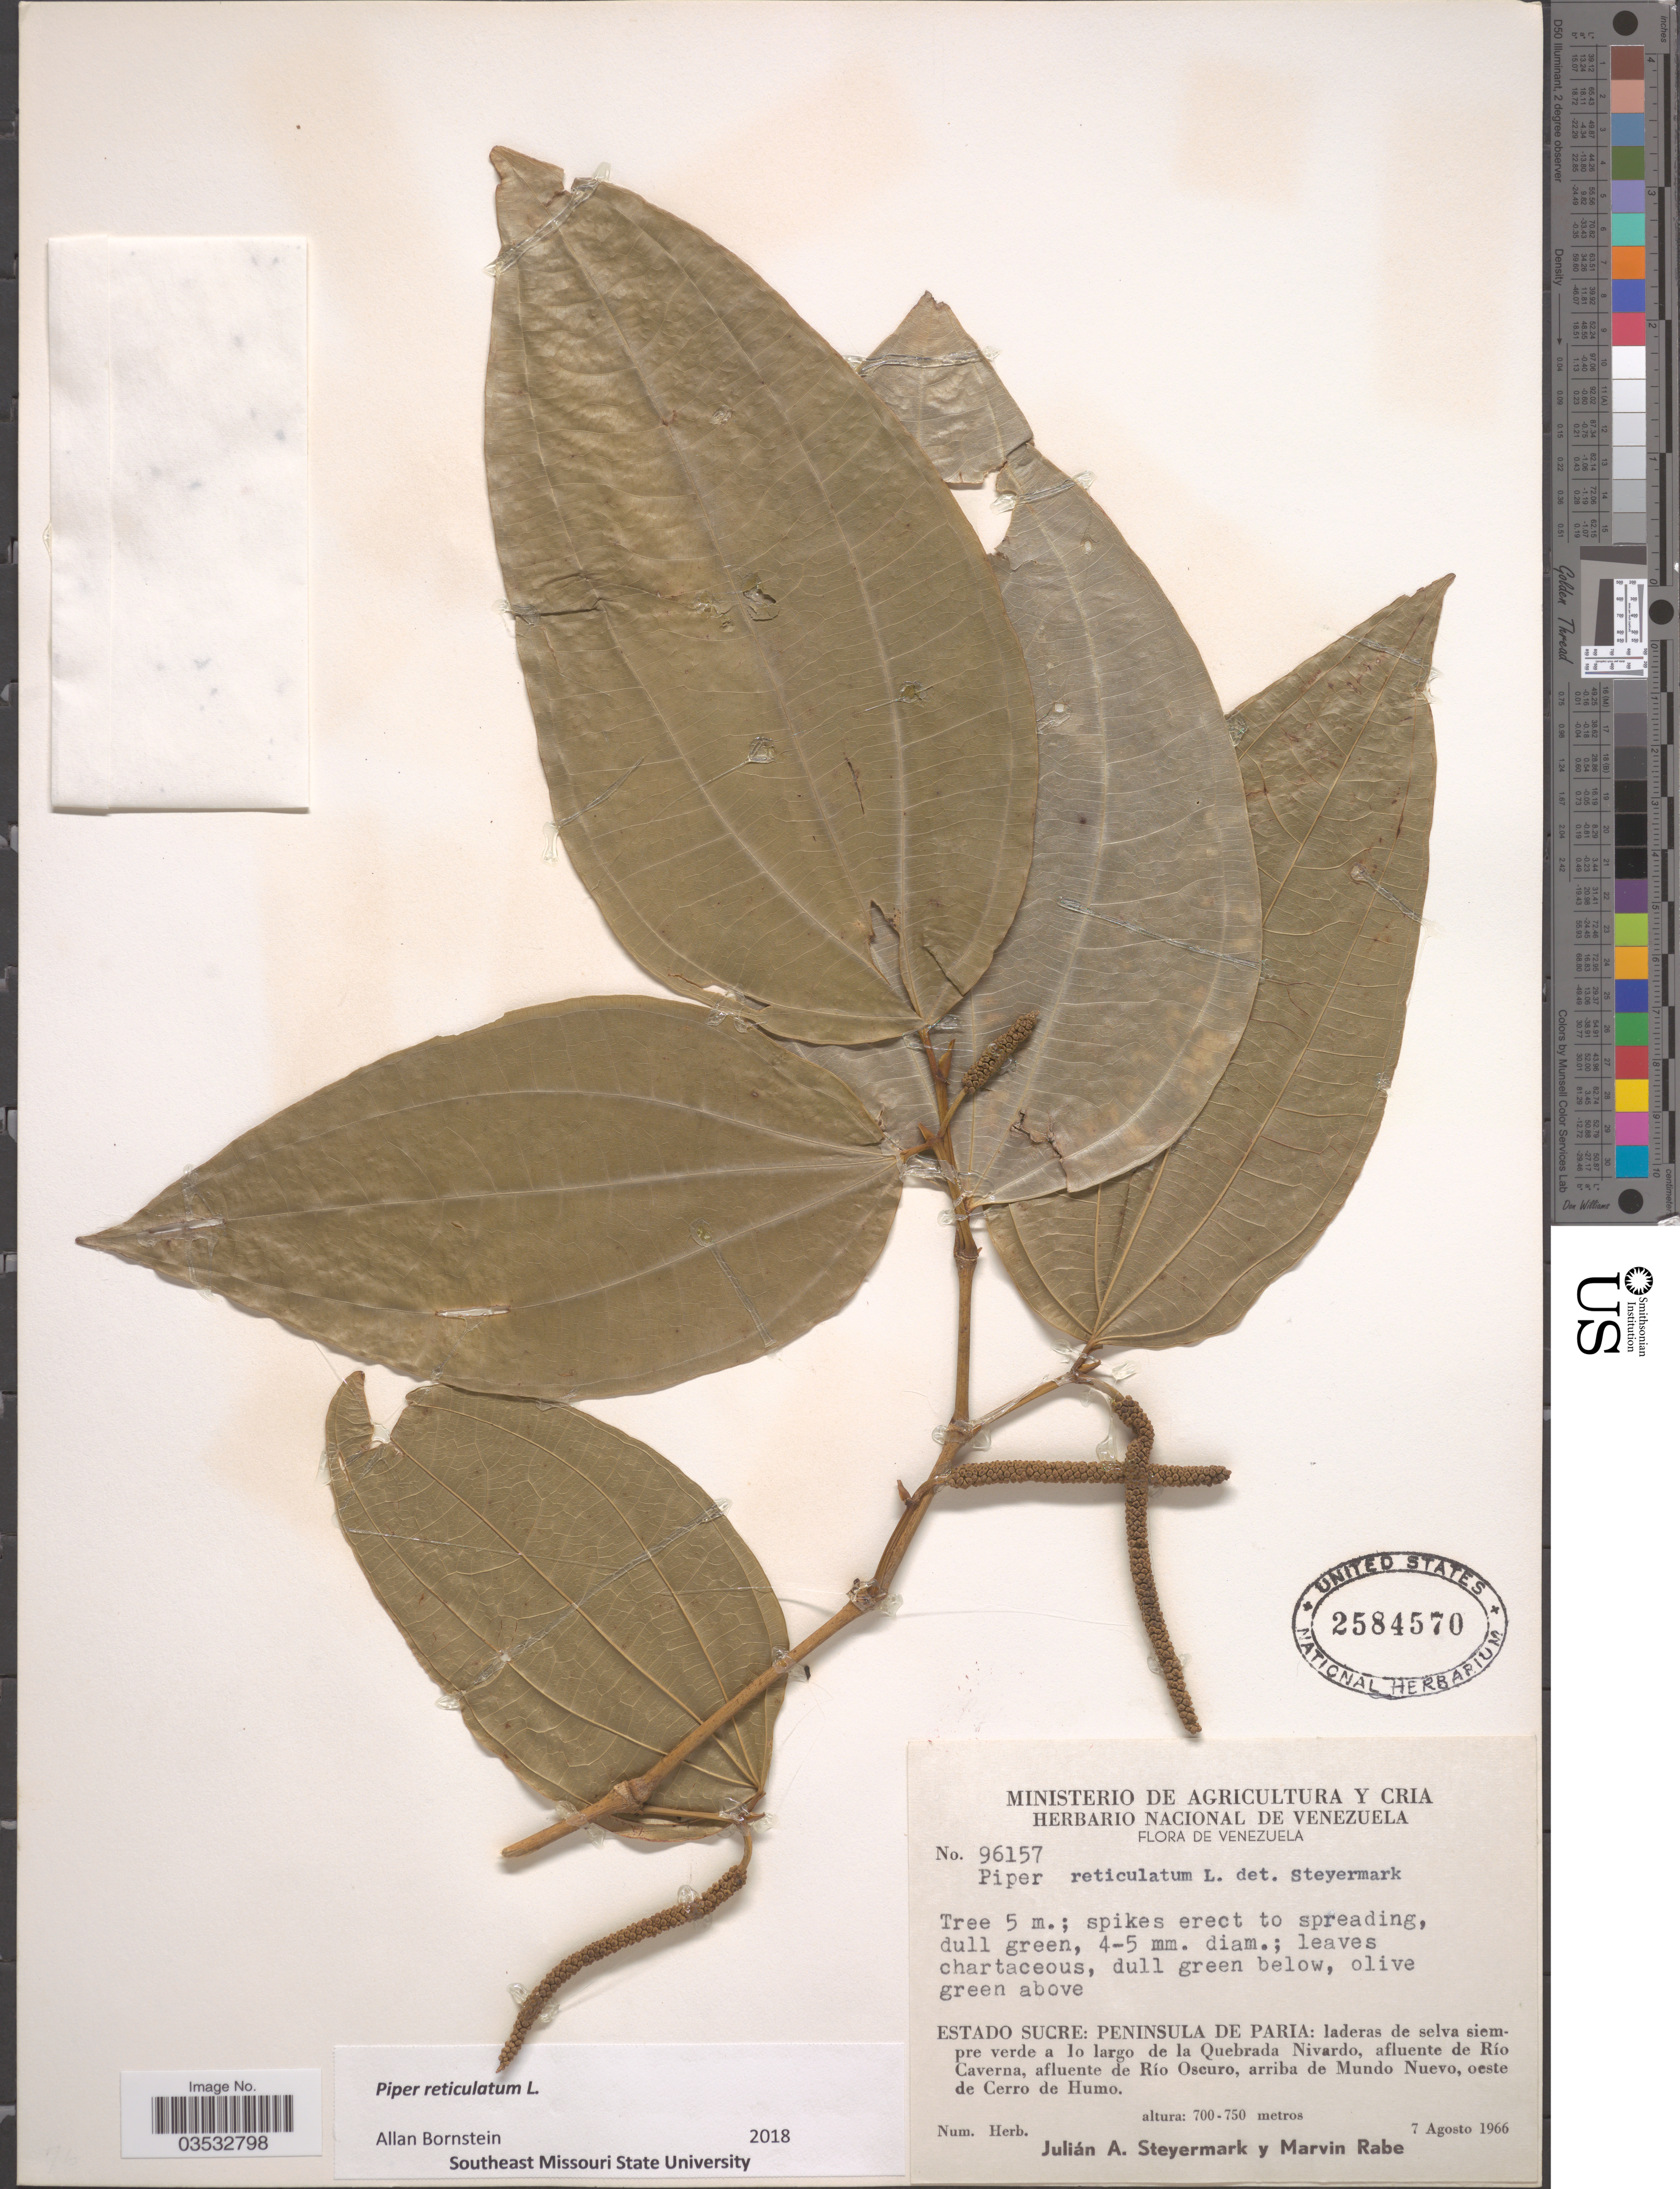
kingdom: Plantae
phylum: Tracheophyta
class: Magnoliopsida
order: Piperales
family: Piperaceae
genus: Piper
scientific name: Piper reticulatum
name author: L.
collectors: J. Steyermark & M. Rabe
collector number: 96157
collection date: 1966-08-07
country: Venezuela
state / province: Sucre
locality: Peninsula de Paria: laderas de selva siempre verde a lo largo de la Quebrada Nivardo, afluente de Río Caverna, afluente de Río Oscuro, arriba de Mundo Nuevo, oeste de Cerro de Humo.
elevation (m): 700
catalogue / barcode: US 2584570